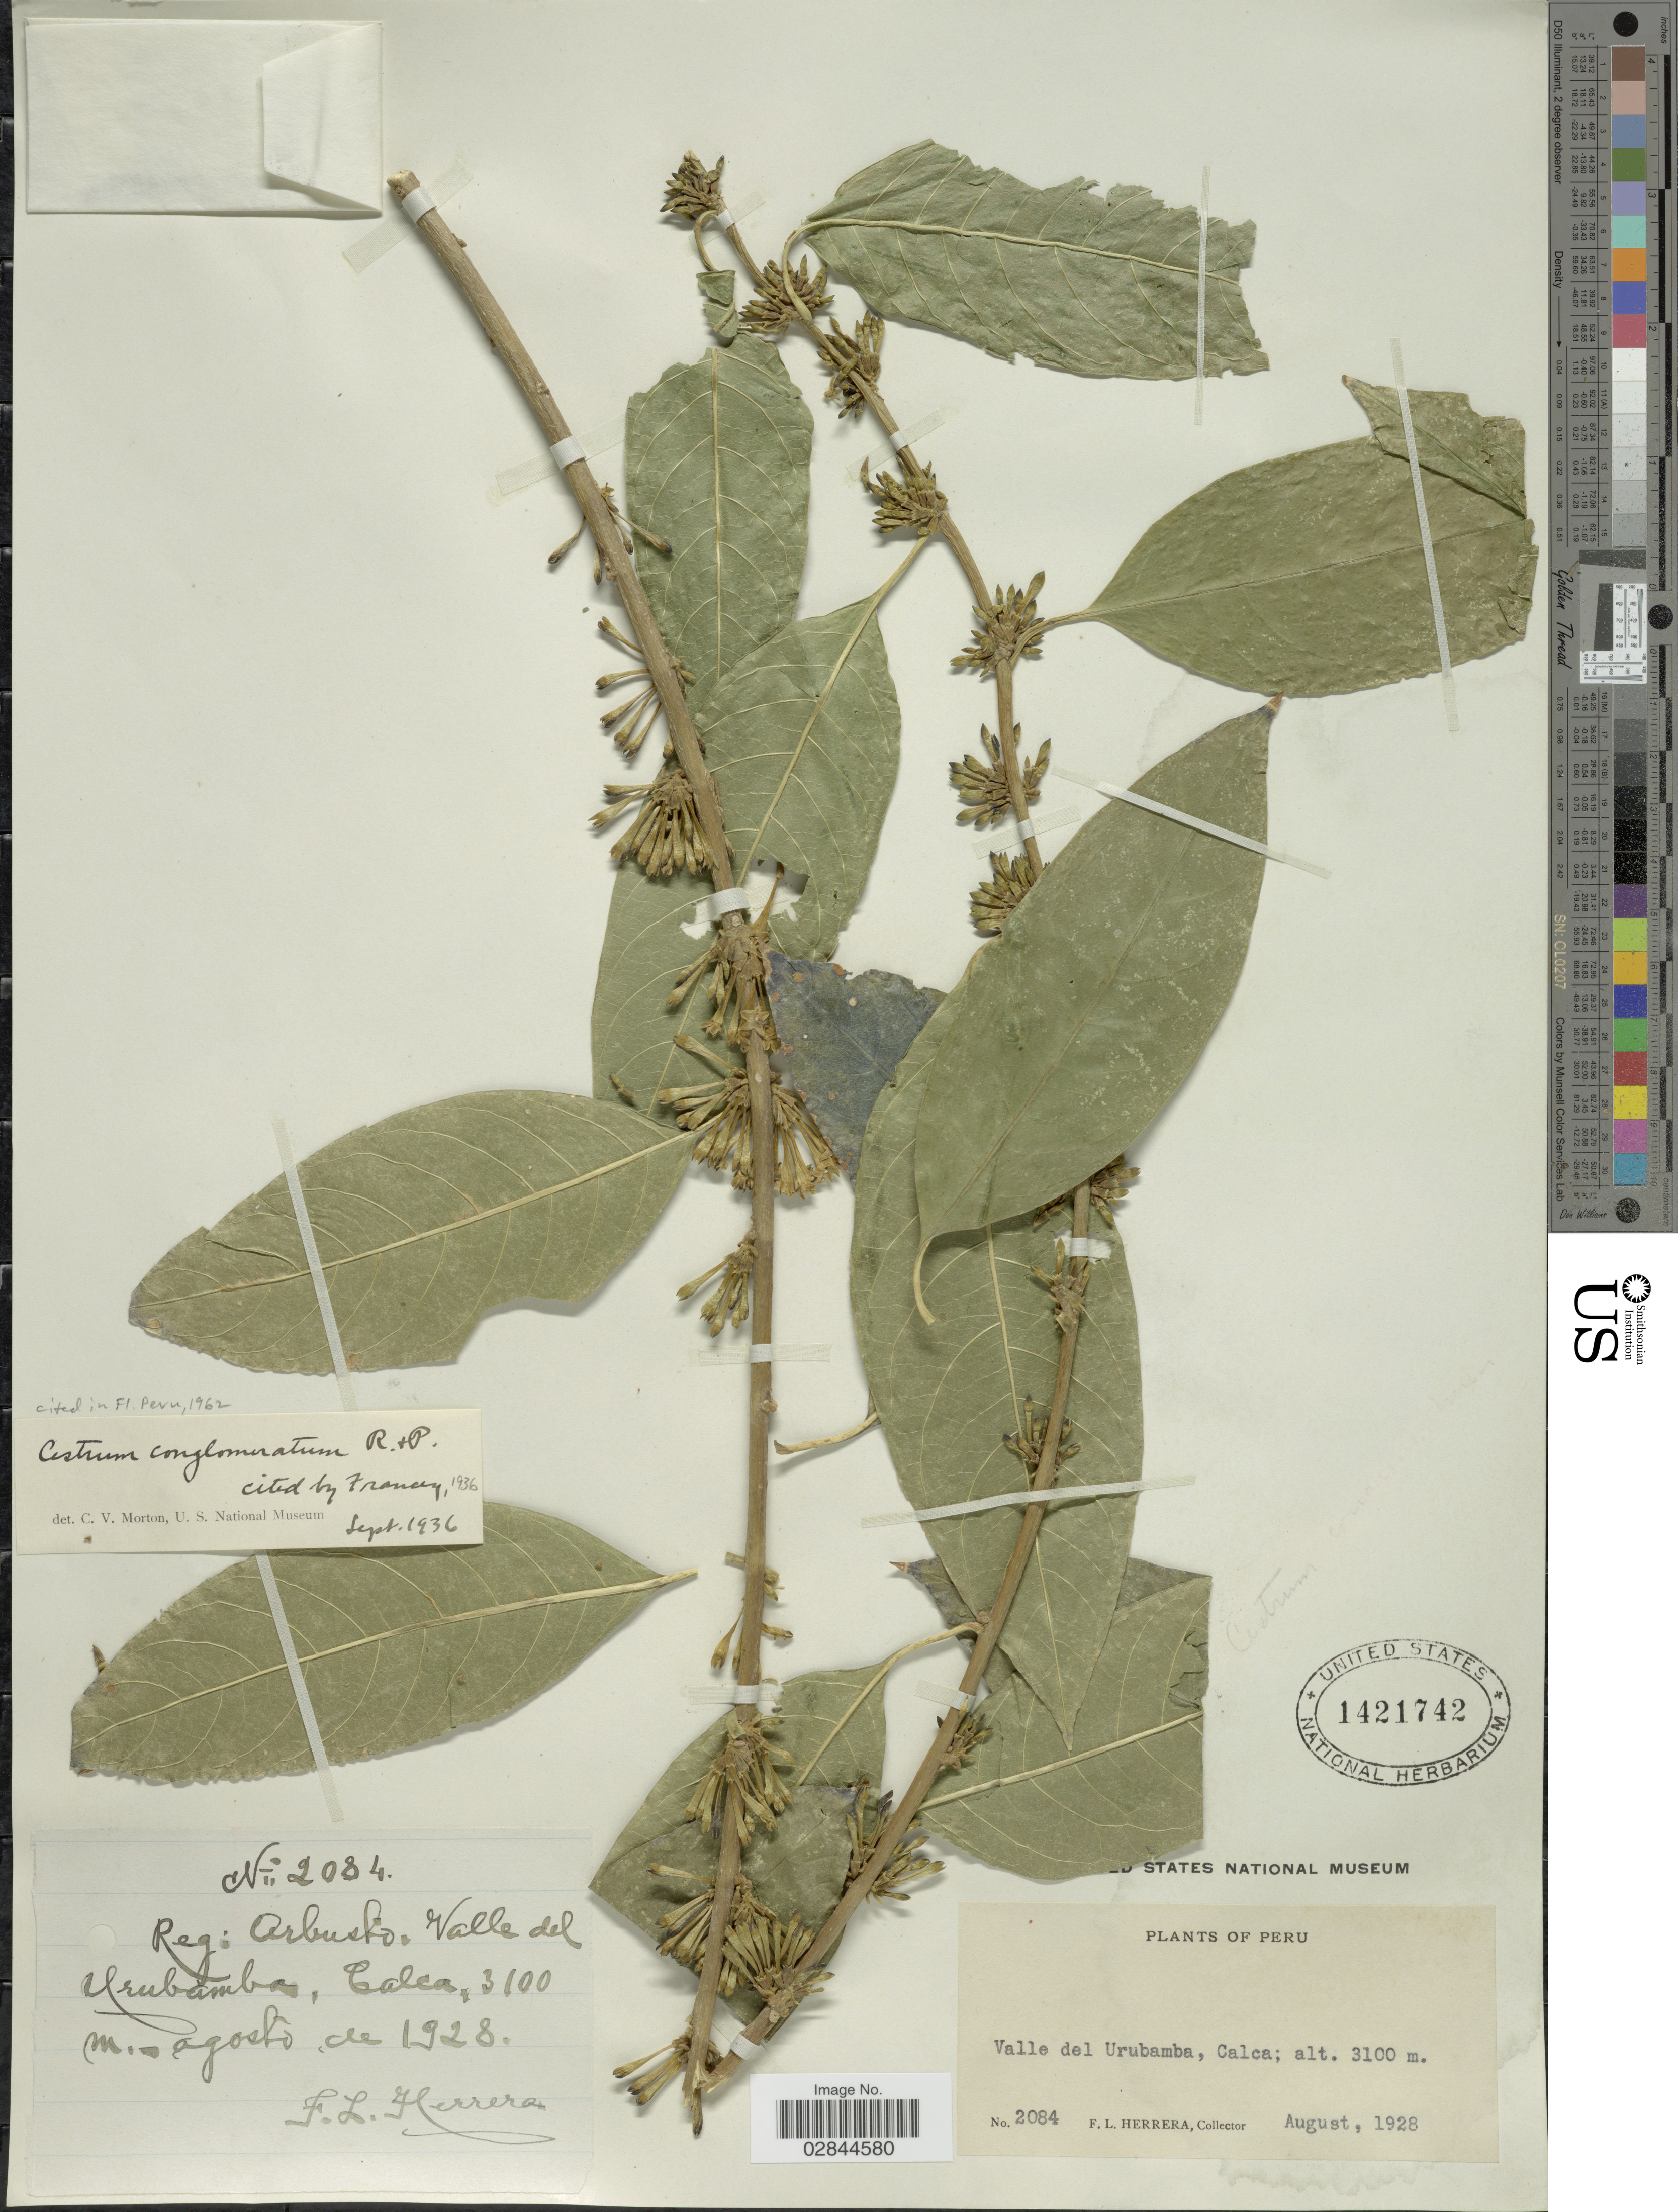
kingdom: Plantae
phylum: Tracheophyta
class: Magnoliopsida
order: Solanales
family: Solanaceae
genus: Cestrum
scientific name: Cestrum conglomeratum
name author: Ruiz & Pav.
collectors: F. L. Herrera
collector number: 2084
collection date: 1928-08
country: Peru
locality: Valle del Urubamba, Calca.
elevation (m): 3100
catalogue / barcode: US 1421742